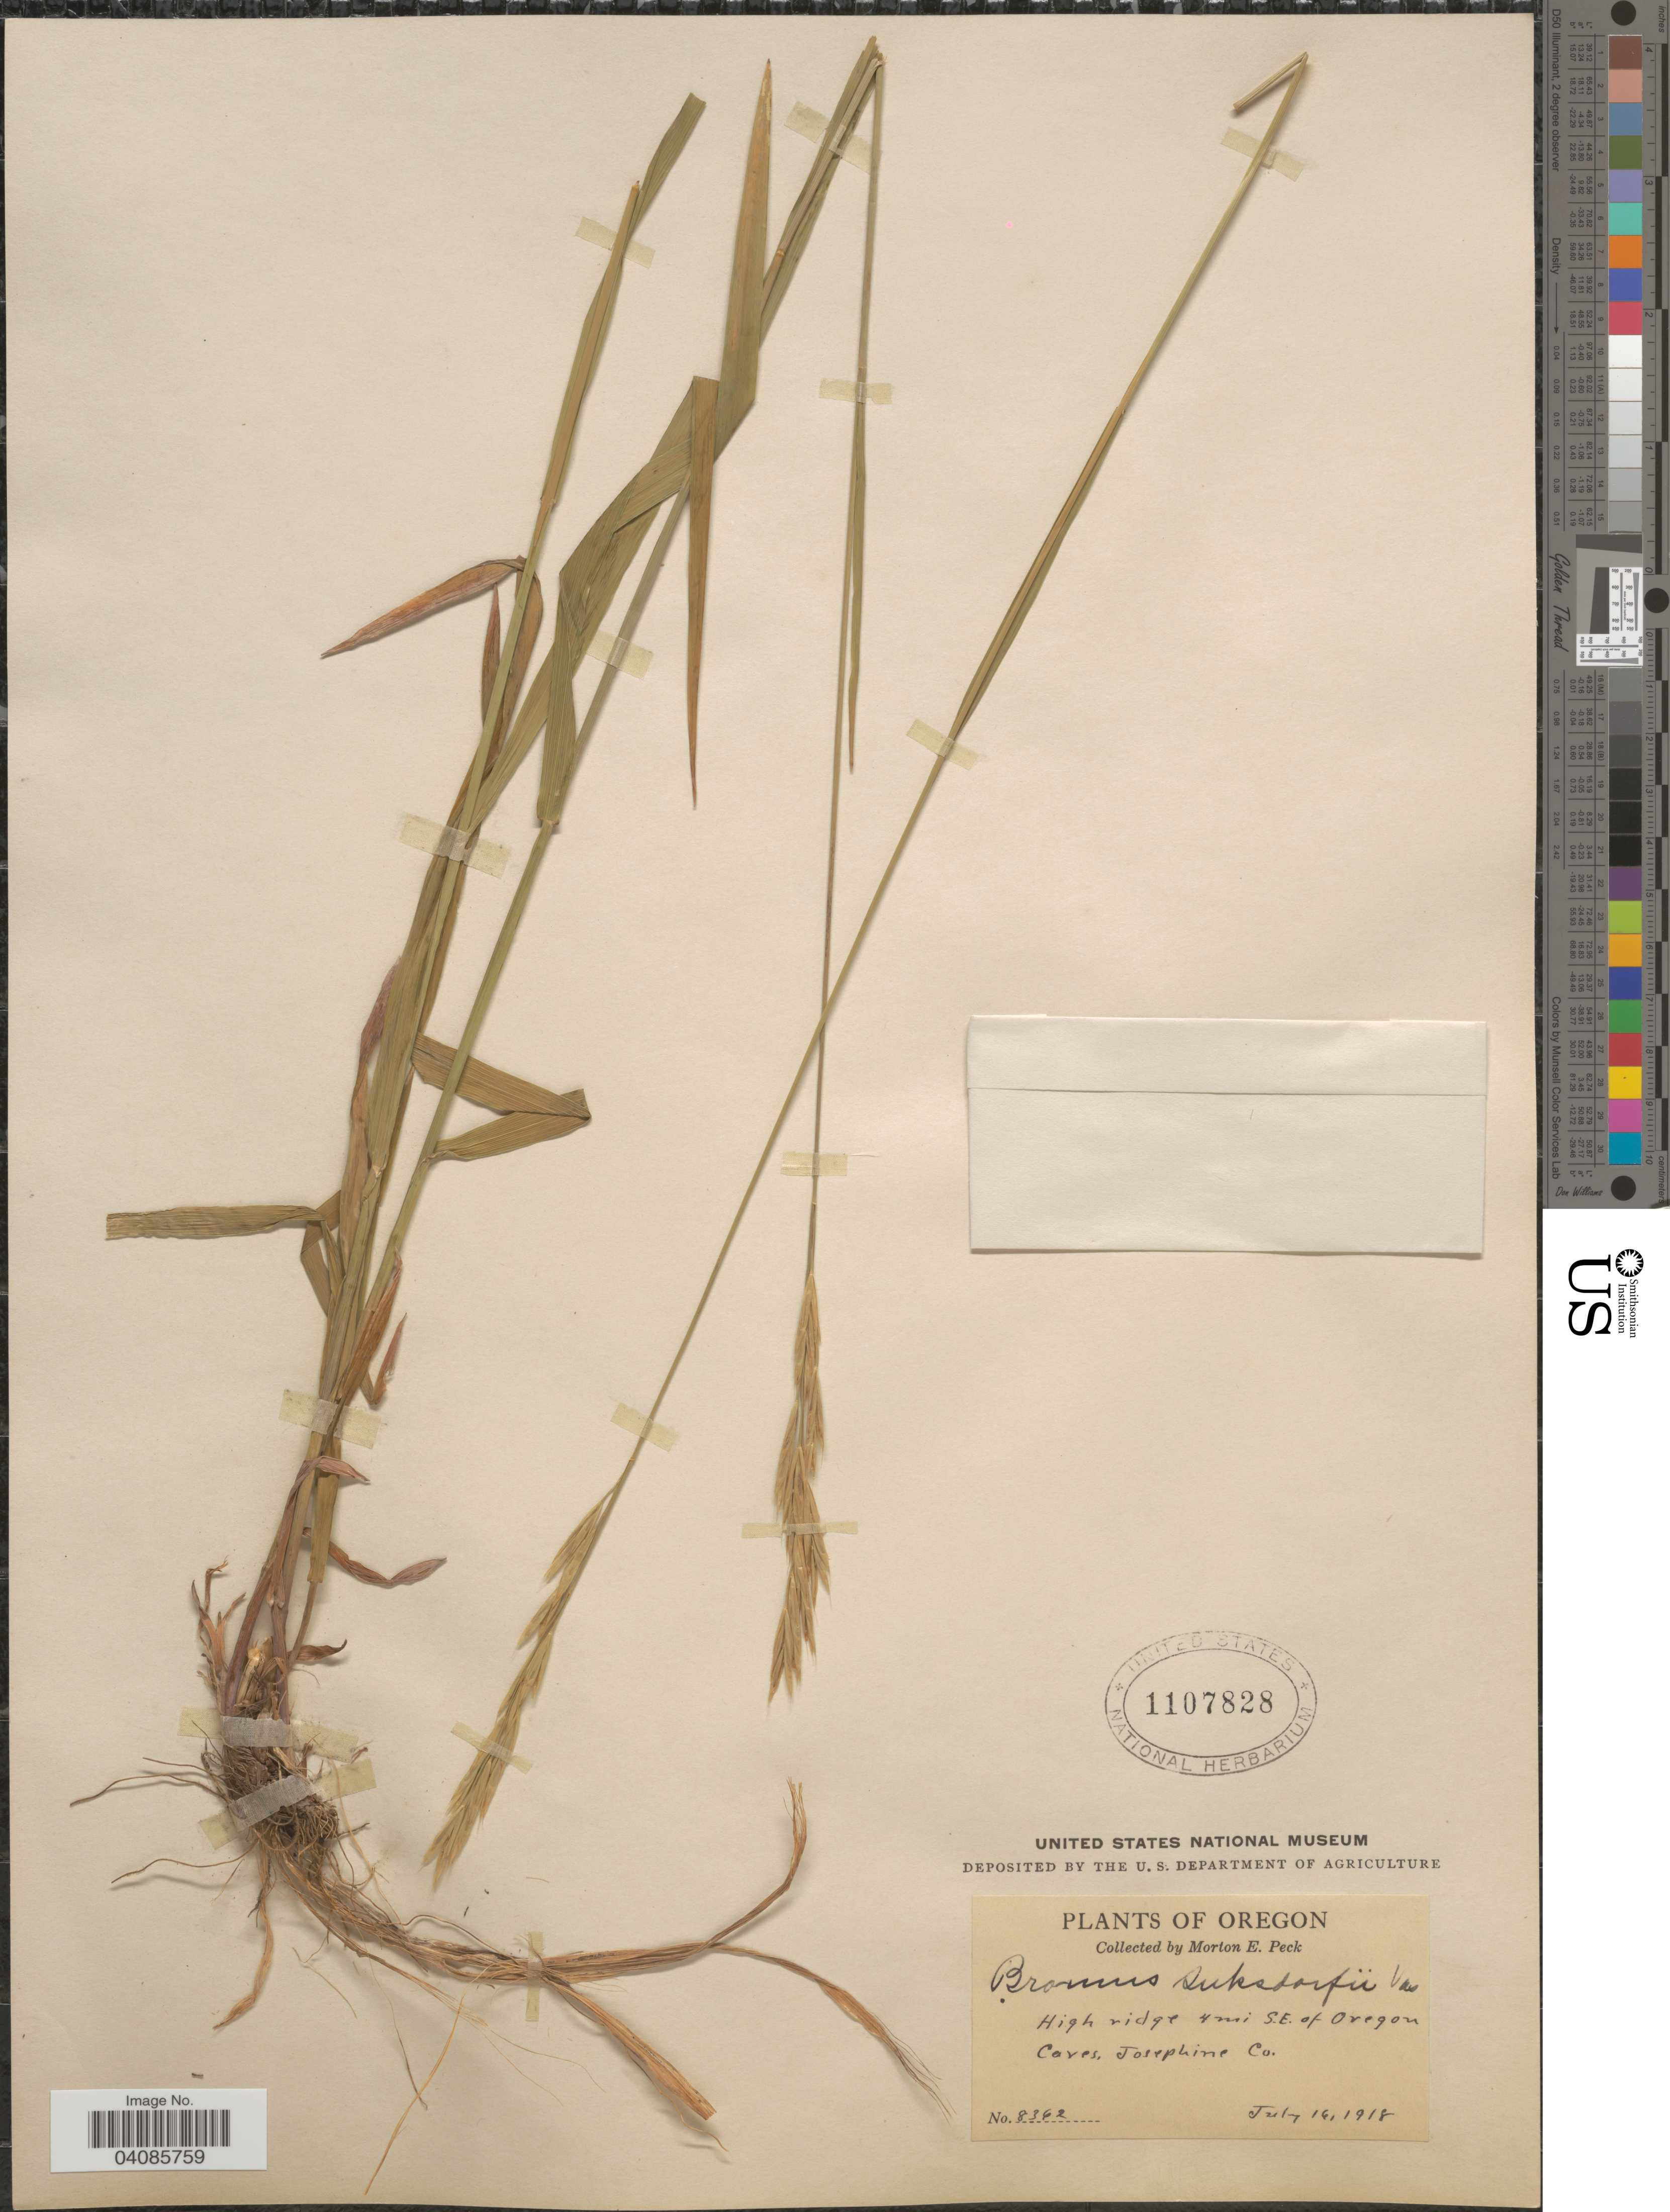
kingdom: Plantae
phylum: Tracheophyta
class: Liliopsida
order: Poales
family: Poaceae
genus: Bromus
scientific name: Bromus suksdorfii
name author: Vasey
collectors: M. E. Peck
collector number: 8362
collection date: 1918-07-16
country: United States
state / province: Oregon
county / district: Josephine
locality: High ridge 4 mi. S.E. of Oregon Coves, Josephine Co.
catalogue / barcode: US 1107828